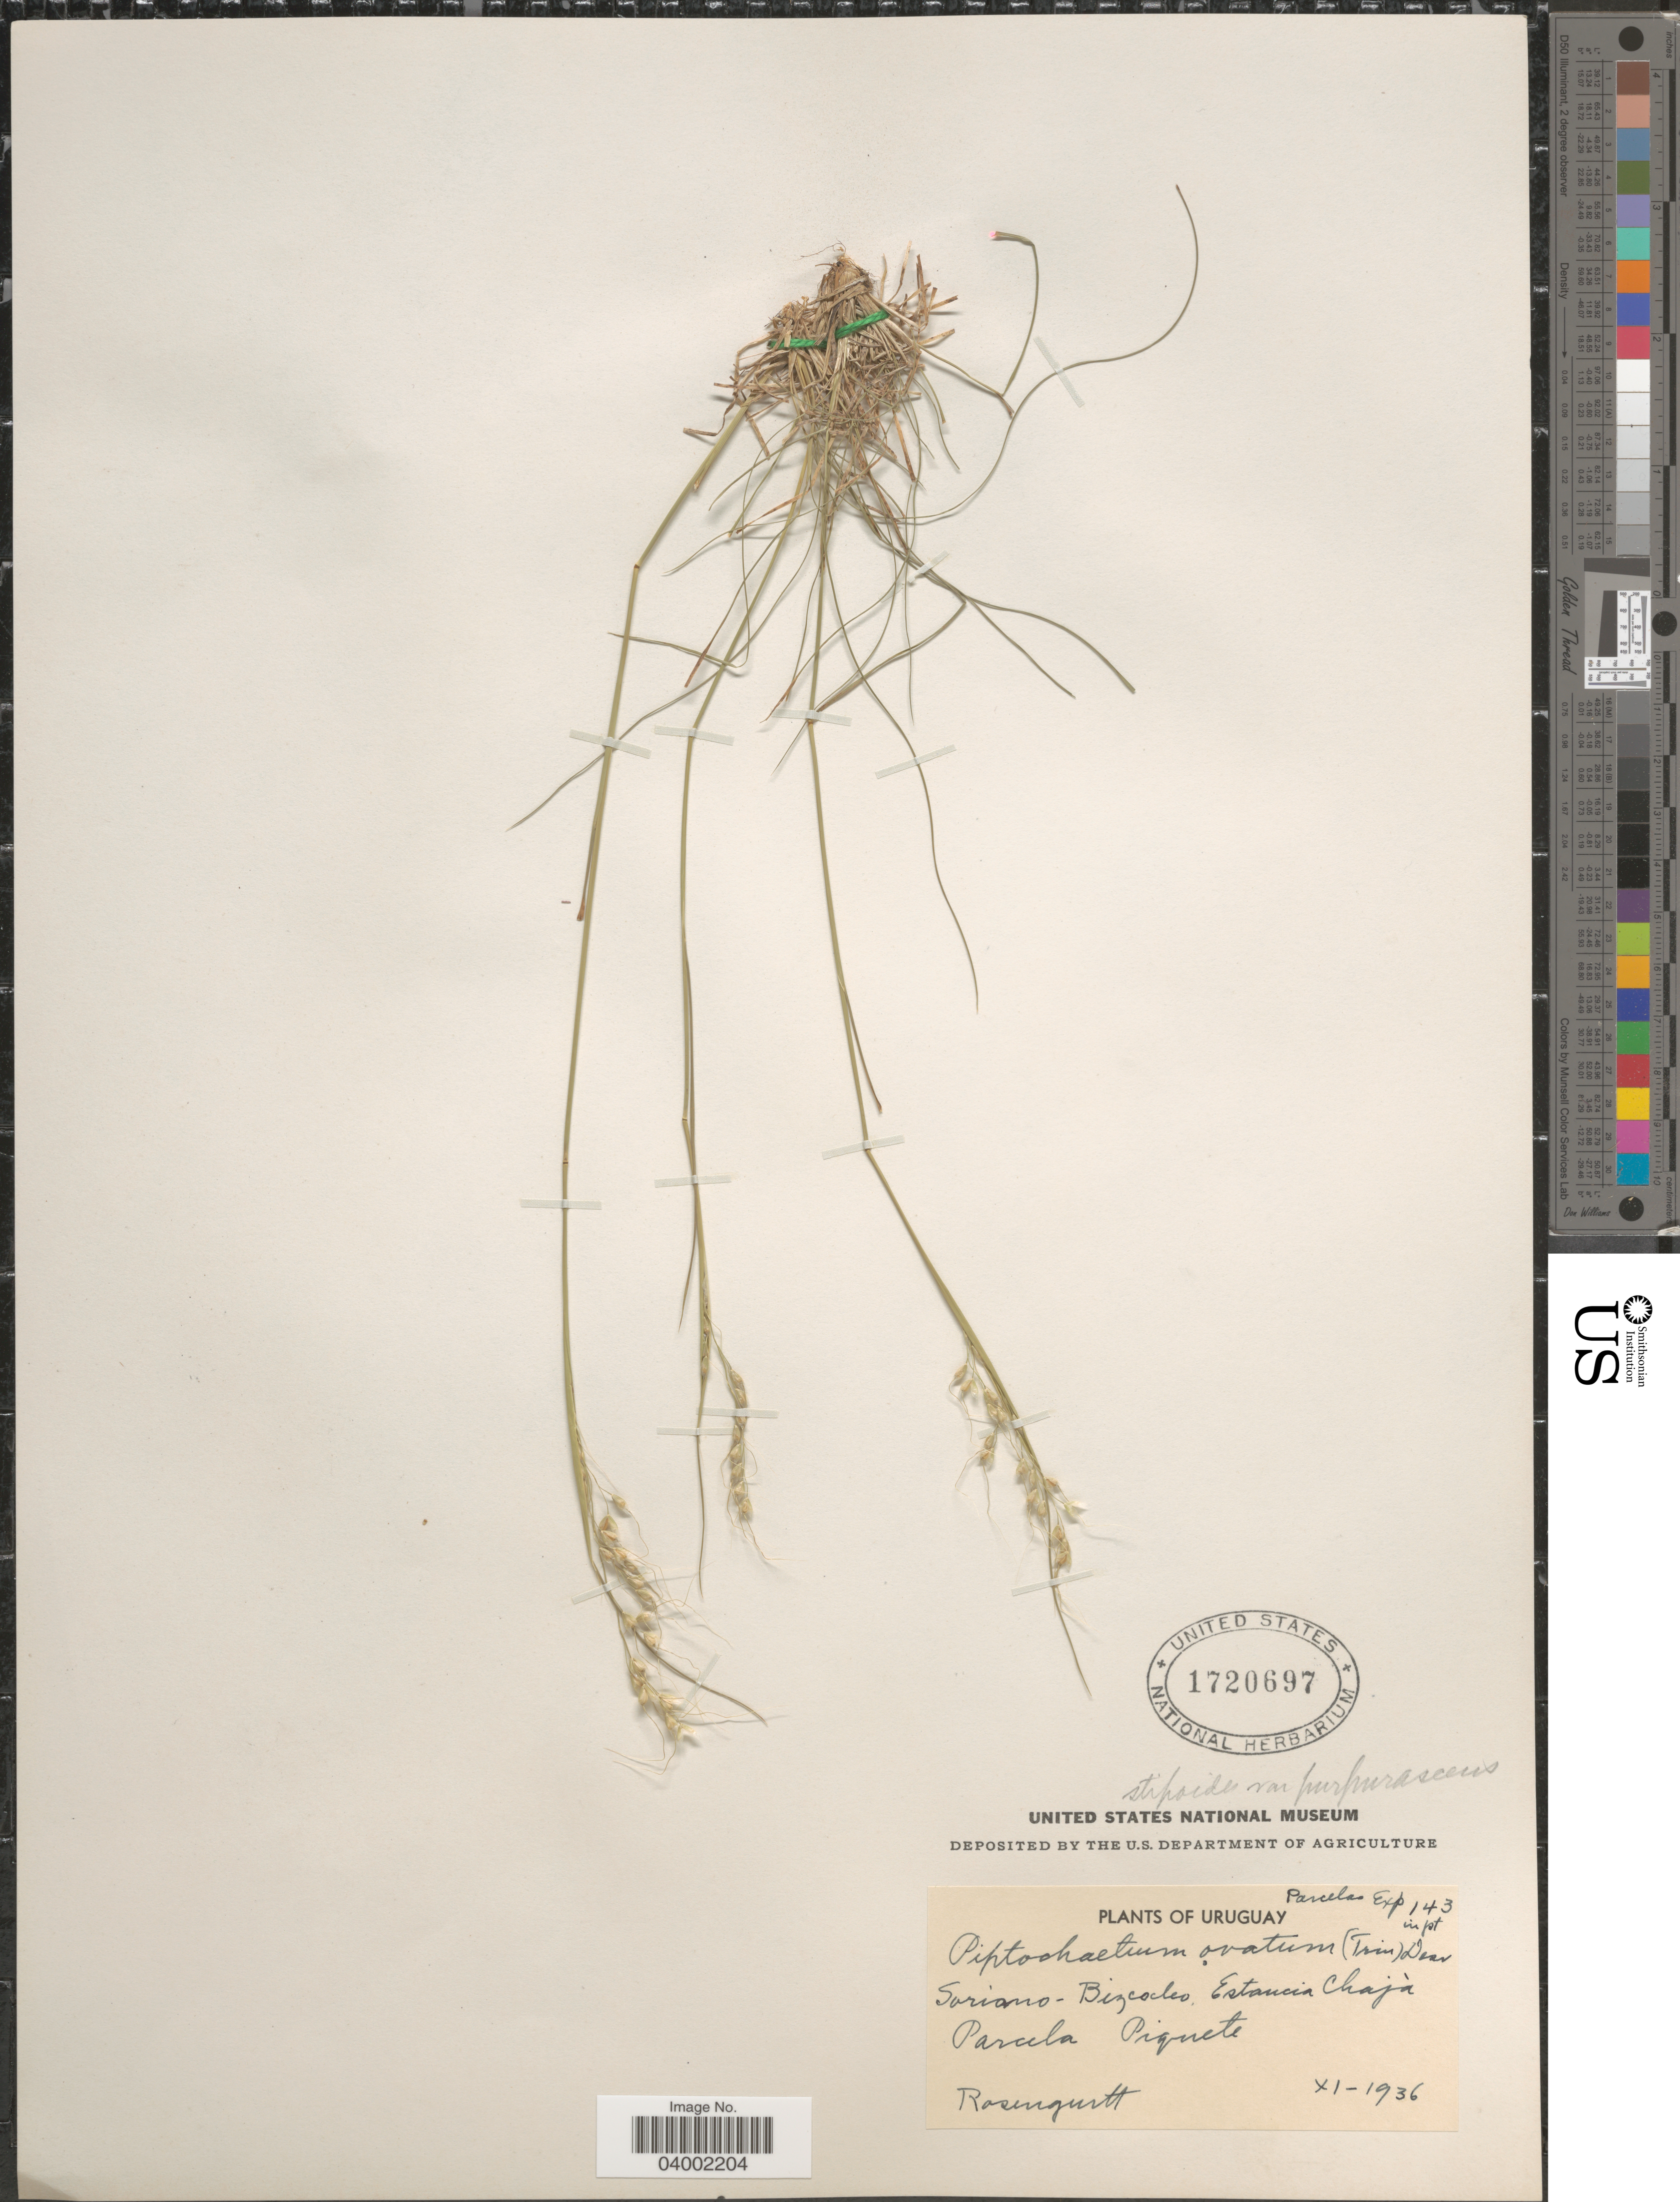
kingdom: Plantae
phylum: Tracheophyta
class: Liliopsida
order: Poales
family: Poaceae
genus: Piptochaetium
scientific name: Piptochaetium stipoides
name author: (Trin. & Rupr.) Hack. & Arechav.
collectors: Rosengurtt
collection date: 1936-11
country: Uruguay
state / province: Soriano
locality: Bizcocho, Estancia Chajà. Parcela Piquete.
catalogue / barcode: US 1720697